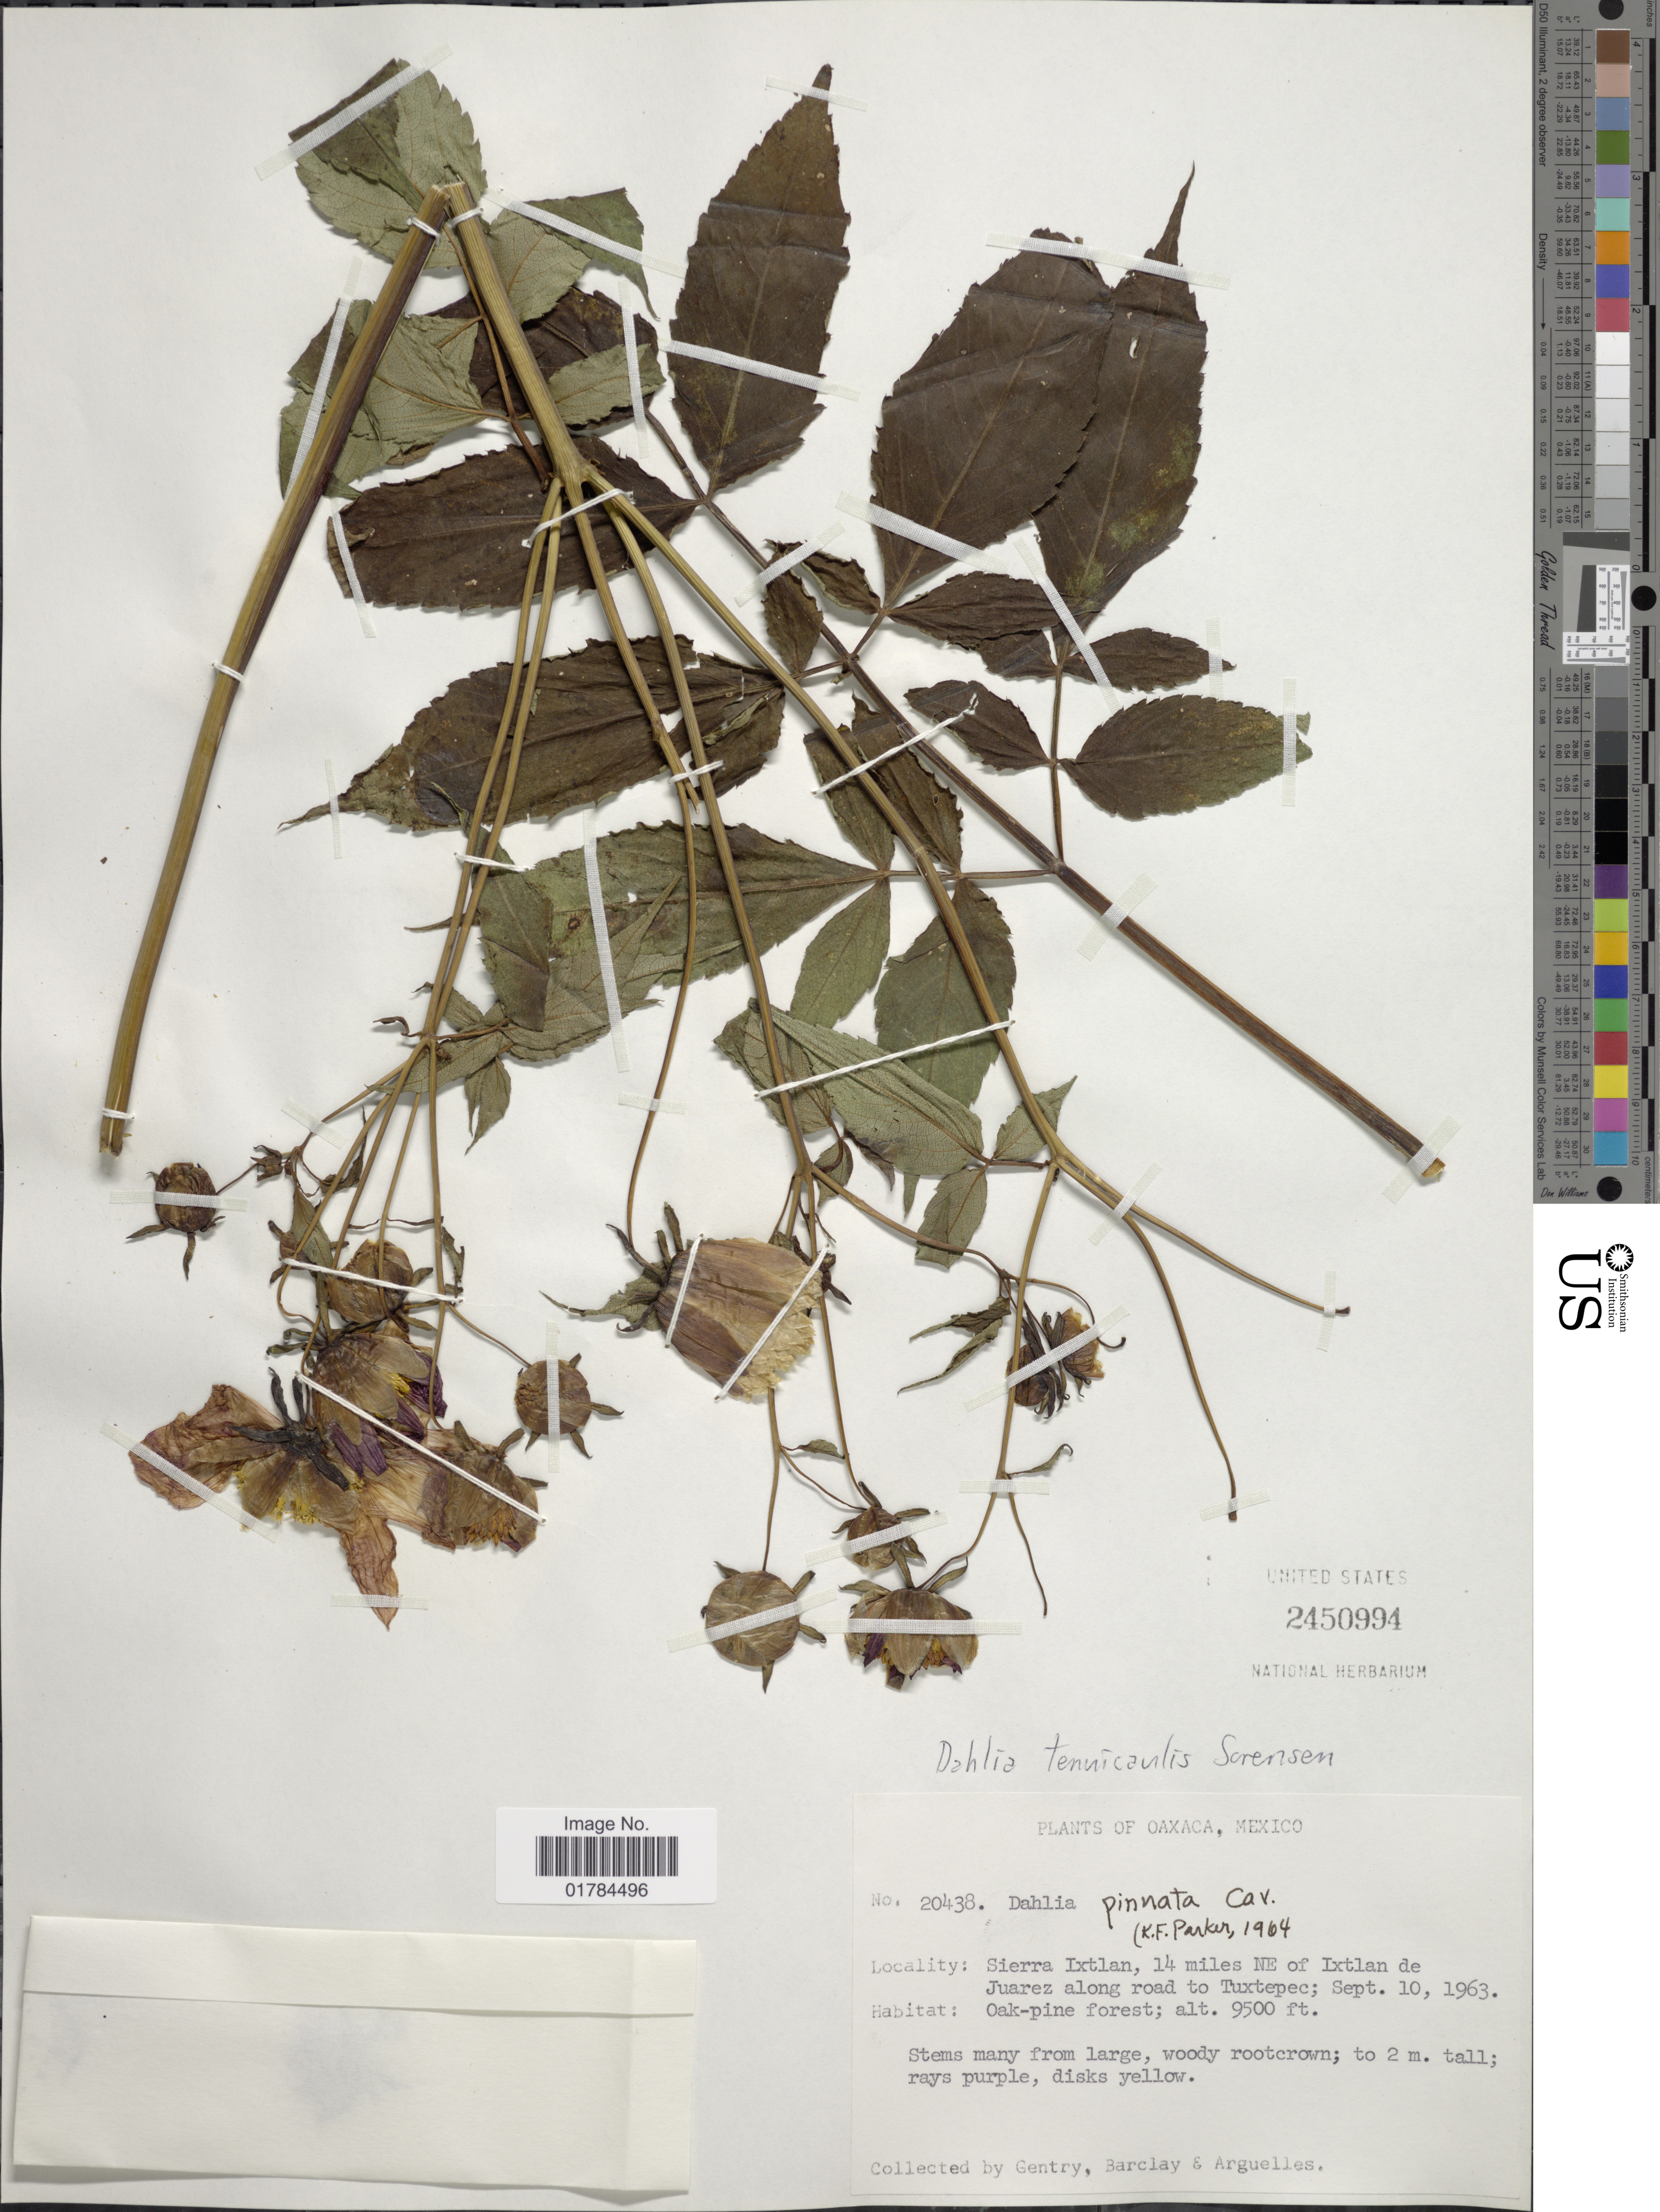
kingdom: Plantae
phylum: Tracheophyta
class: Magnoliopsida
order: Asterales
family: Asteraceae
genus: Dahlia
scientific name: Dahlia tenuicaulis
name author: P.D. Sørensen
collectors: Gentry, --, -- Barclay & Arguelles, --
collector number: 20438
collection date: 1963-09-10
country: Mexico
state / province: Oaxaca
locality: Sierra Ixtlan, 14 miles NE of Ixtlan de Juarez along road to Tuxtepec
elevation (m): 2896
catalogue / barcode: US 2450994